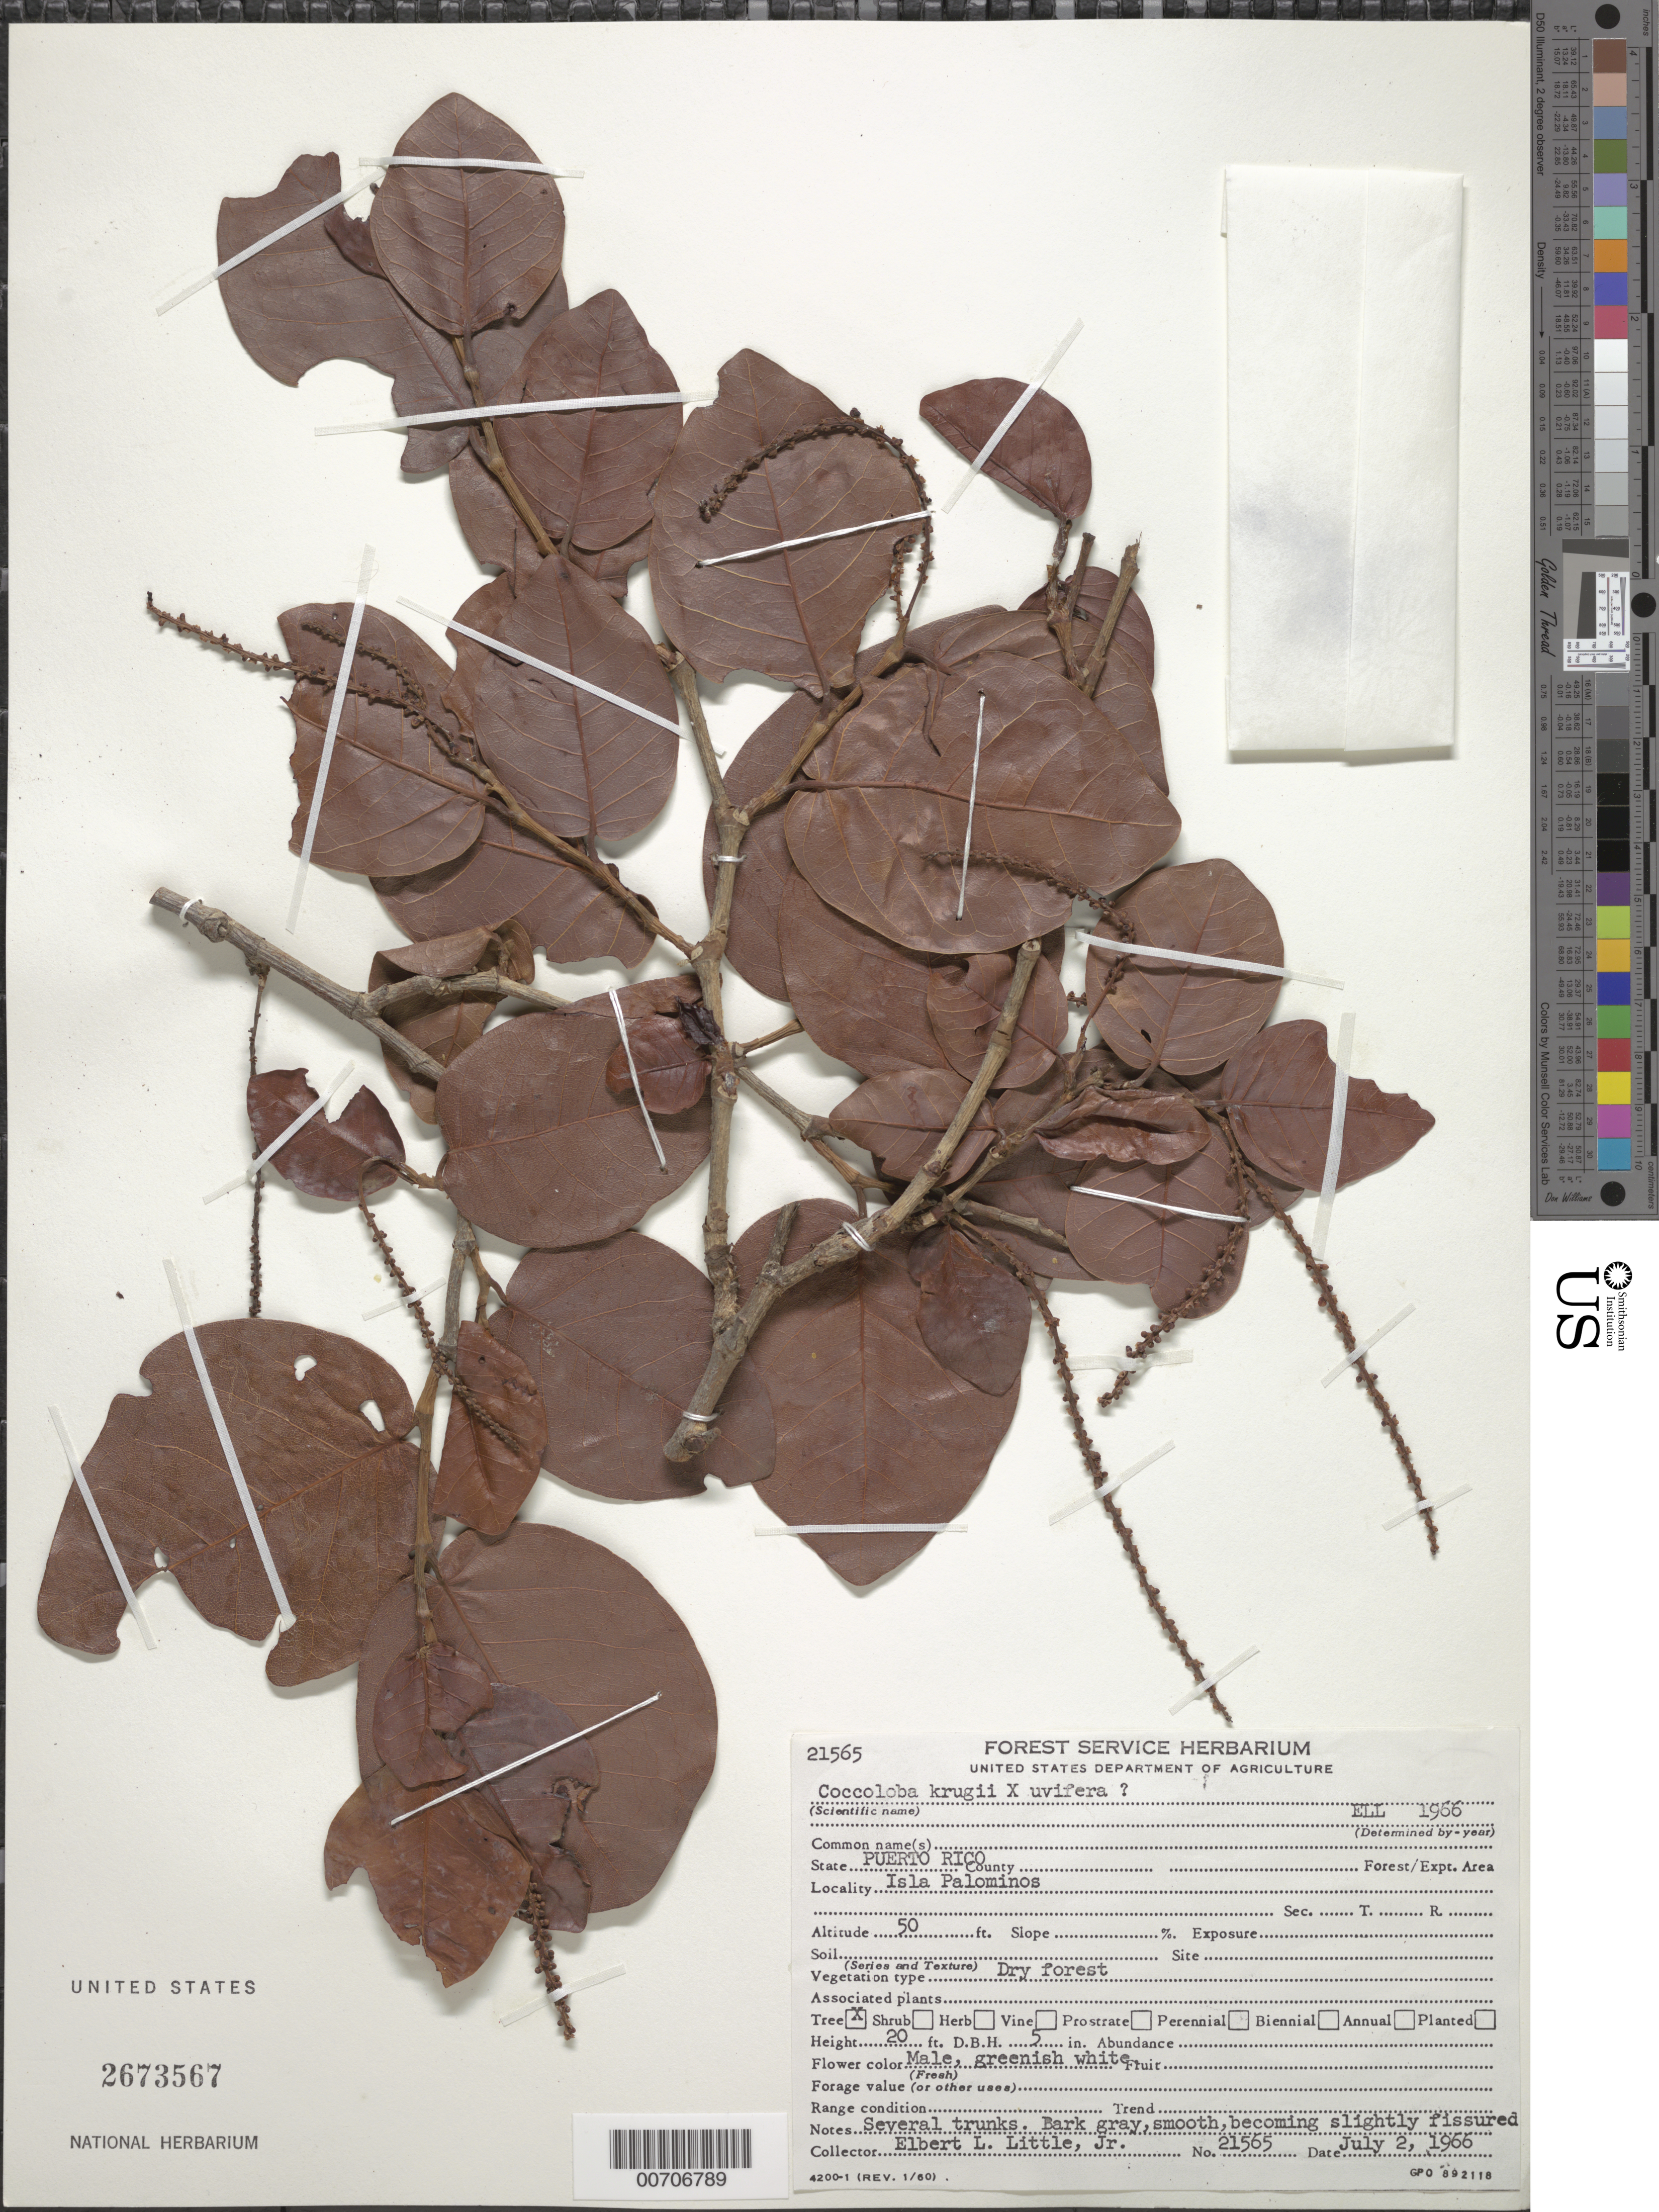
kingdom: Plantae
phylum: Tracheophyta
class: Magnoliopsida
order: Caryophyllales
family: Polygonaceae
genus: Coccoloba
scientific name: Coccoloba x krugii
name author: Lindau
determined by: Little, Elbert L., Jr., (FSSR), United States Department of Agriculture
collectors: E. L. Little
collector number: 21565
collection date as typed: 02 Jul 1966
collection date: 1966-07-02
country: Puerto Rico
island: Greater Antilles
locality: Isla Palominos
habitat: Dry forest.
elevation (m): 15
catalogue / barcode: US 2973567